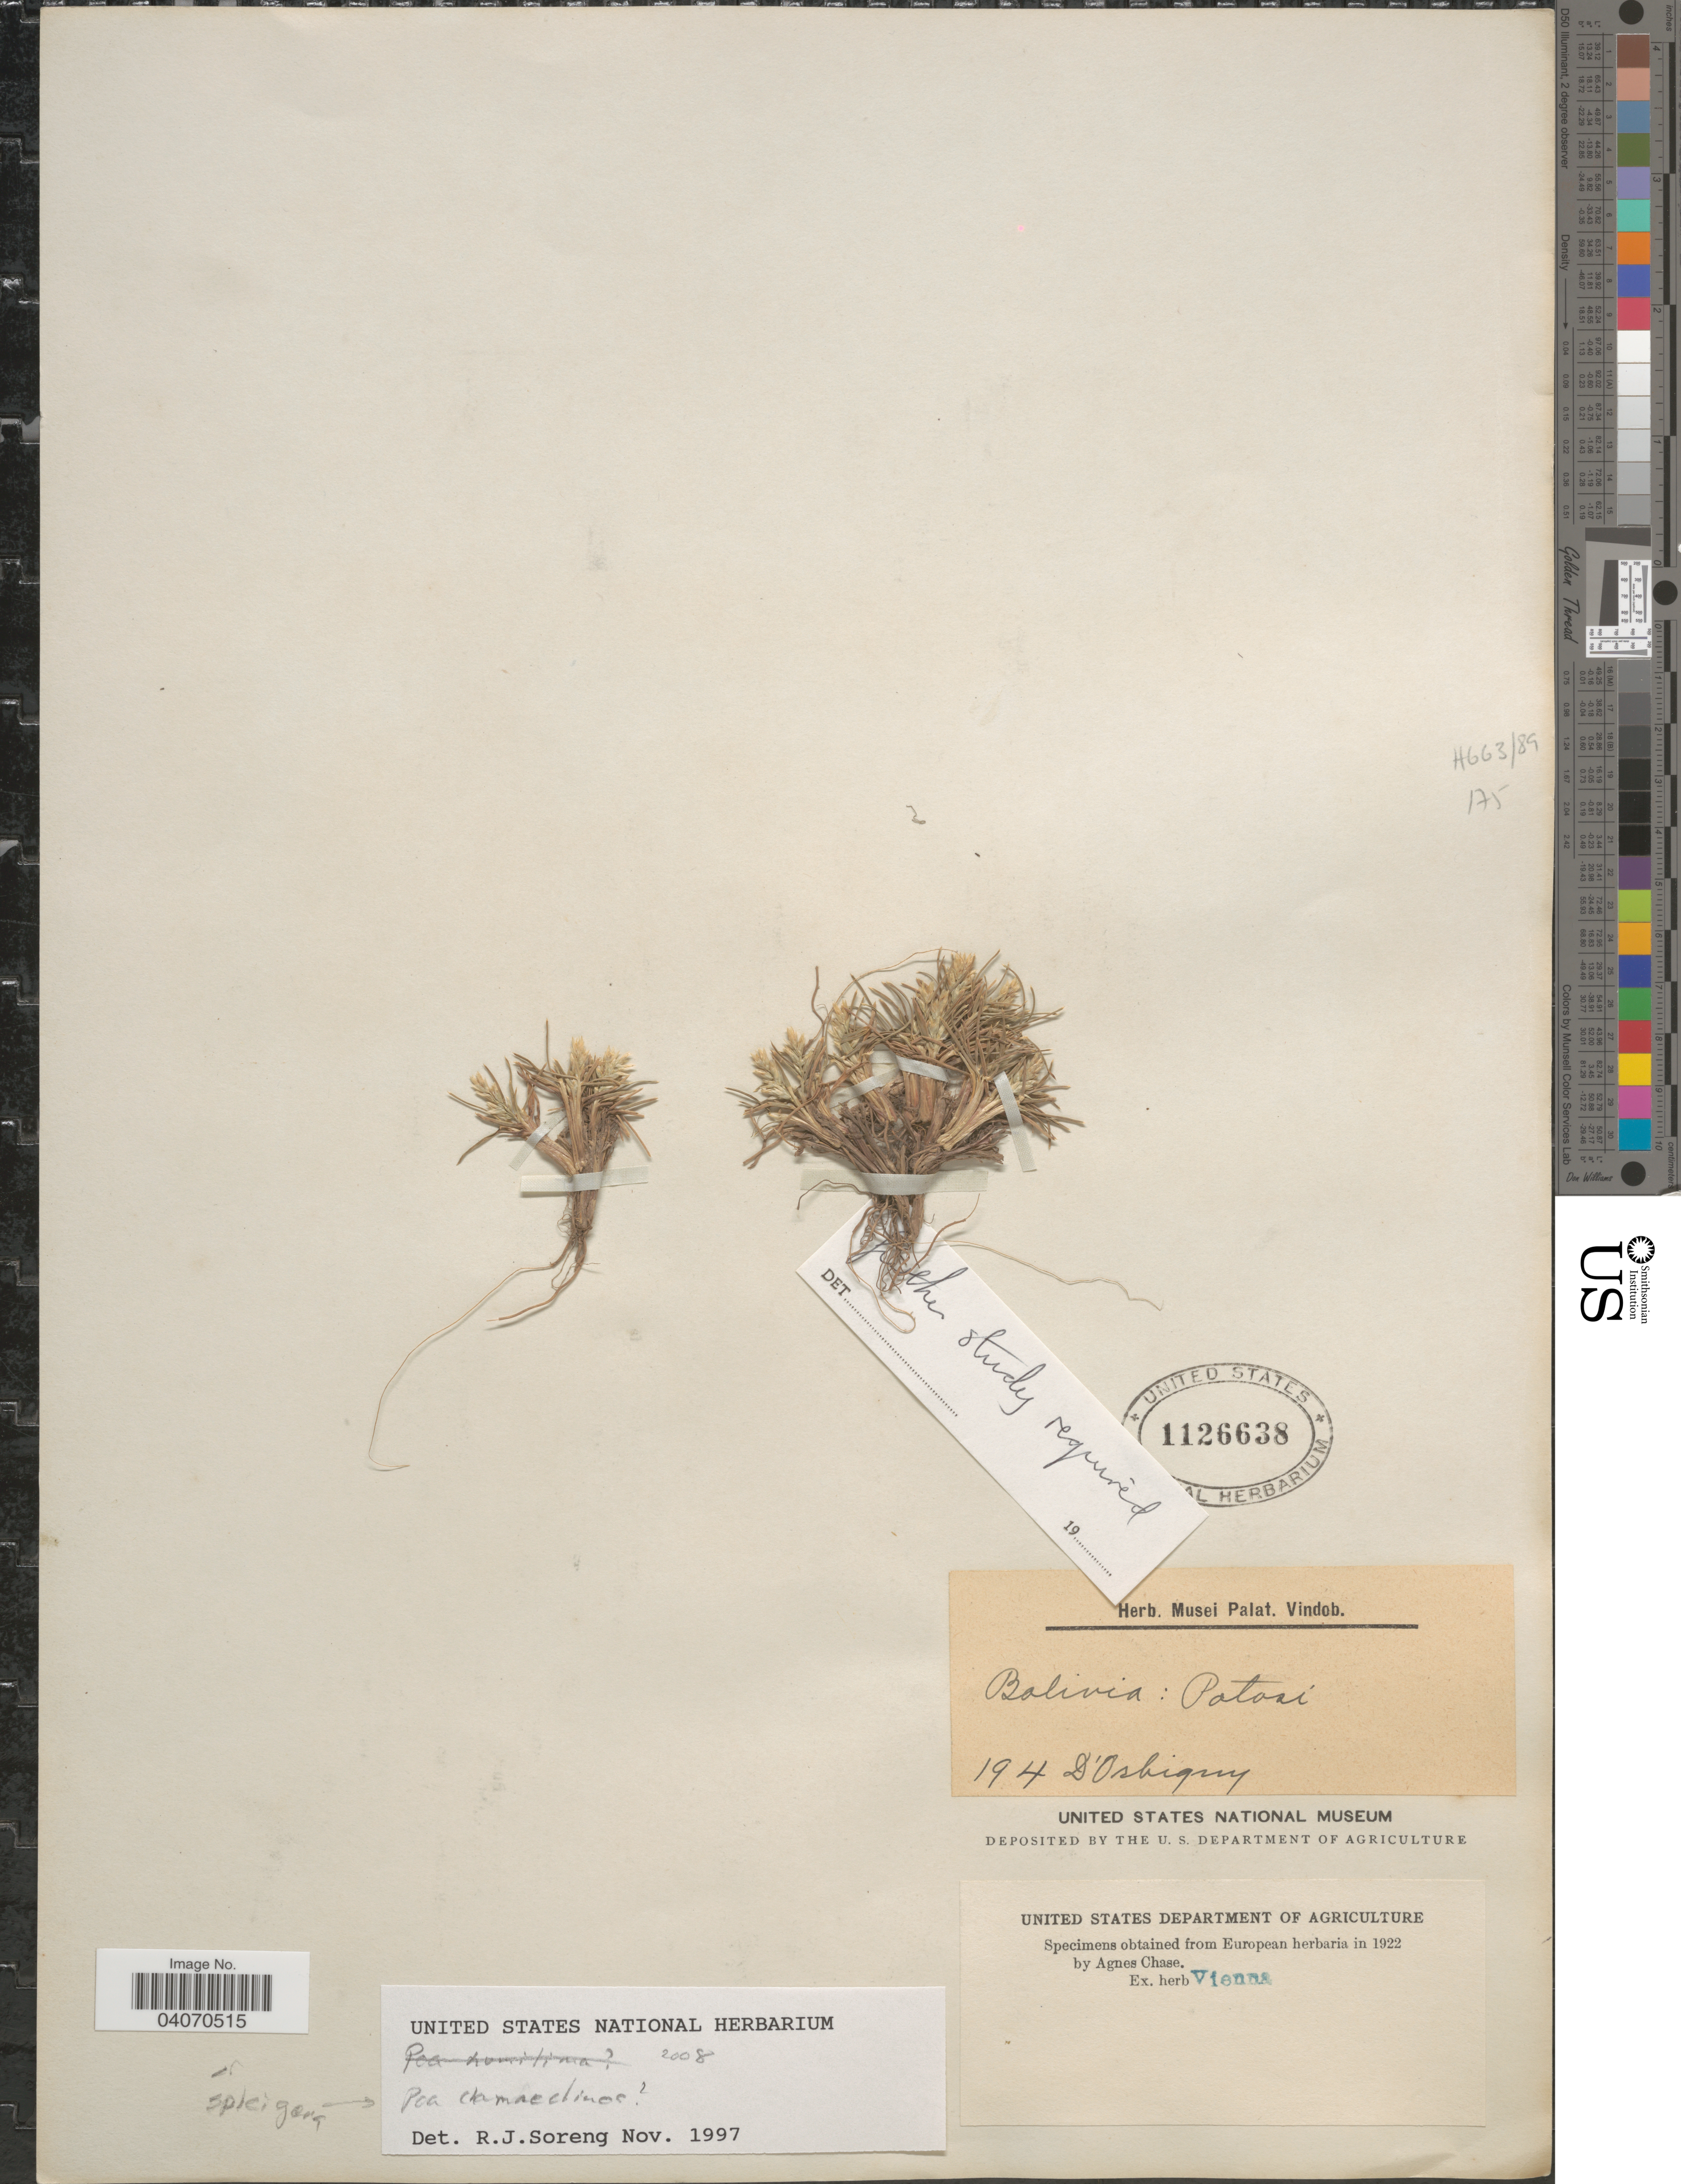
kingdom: Plantae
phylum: Tracheophyta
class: Liliopsida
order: Poales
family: Poaceae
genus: Poa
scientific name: Poa chamaeclinos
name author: Pilg.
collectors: D'Orbigny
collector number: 194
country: Bolivia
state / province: Potosi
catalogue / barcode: US 1126638